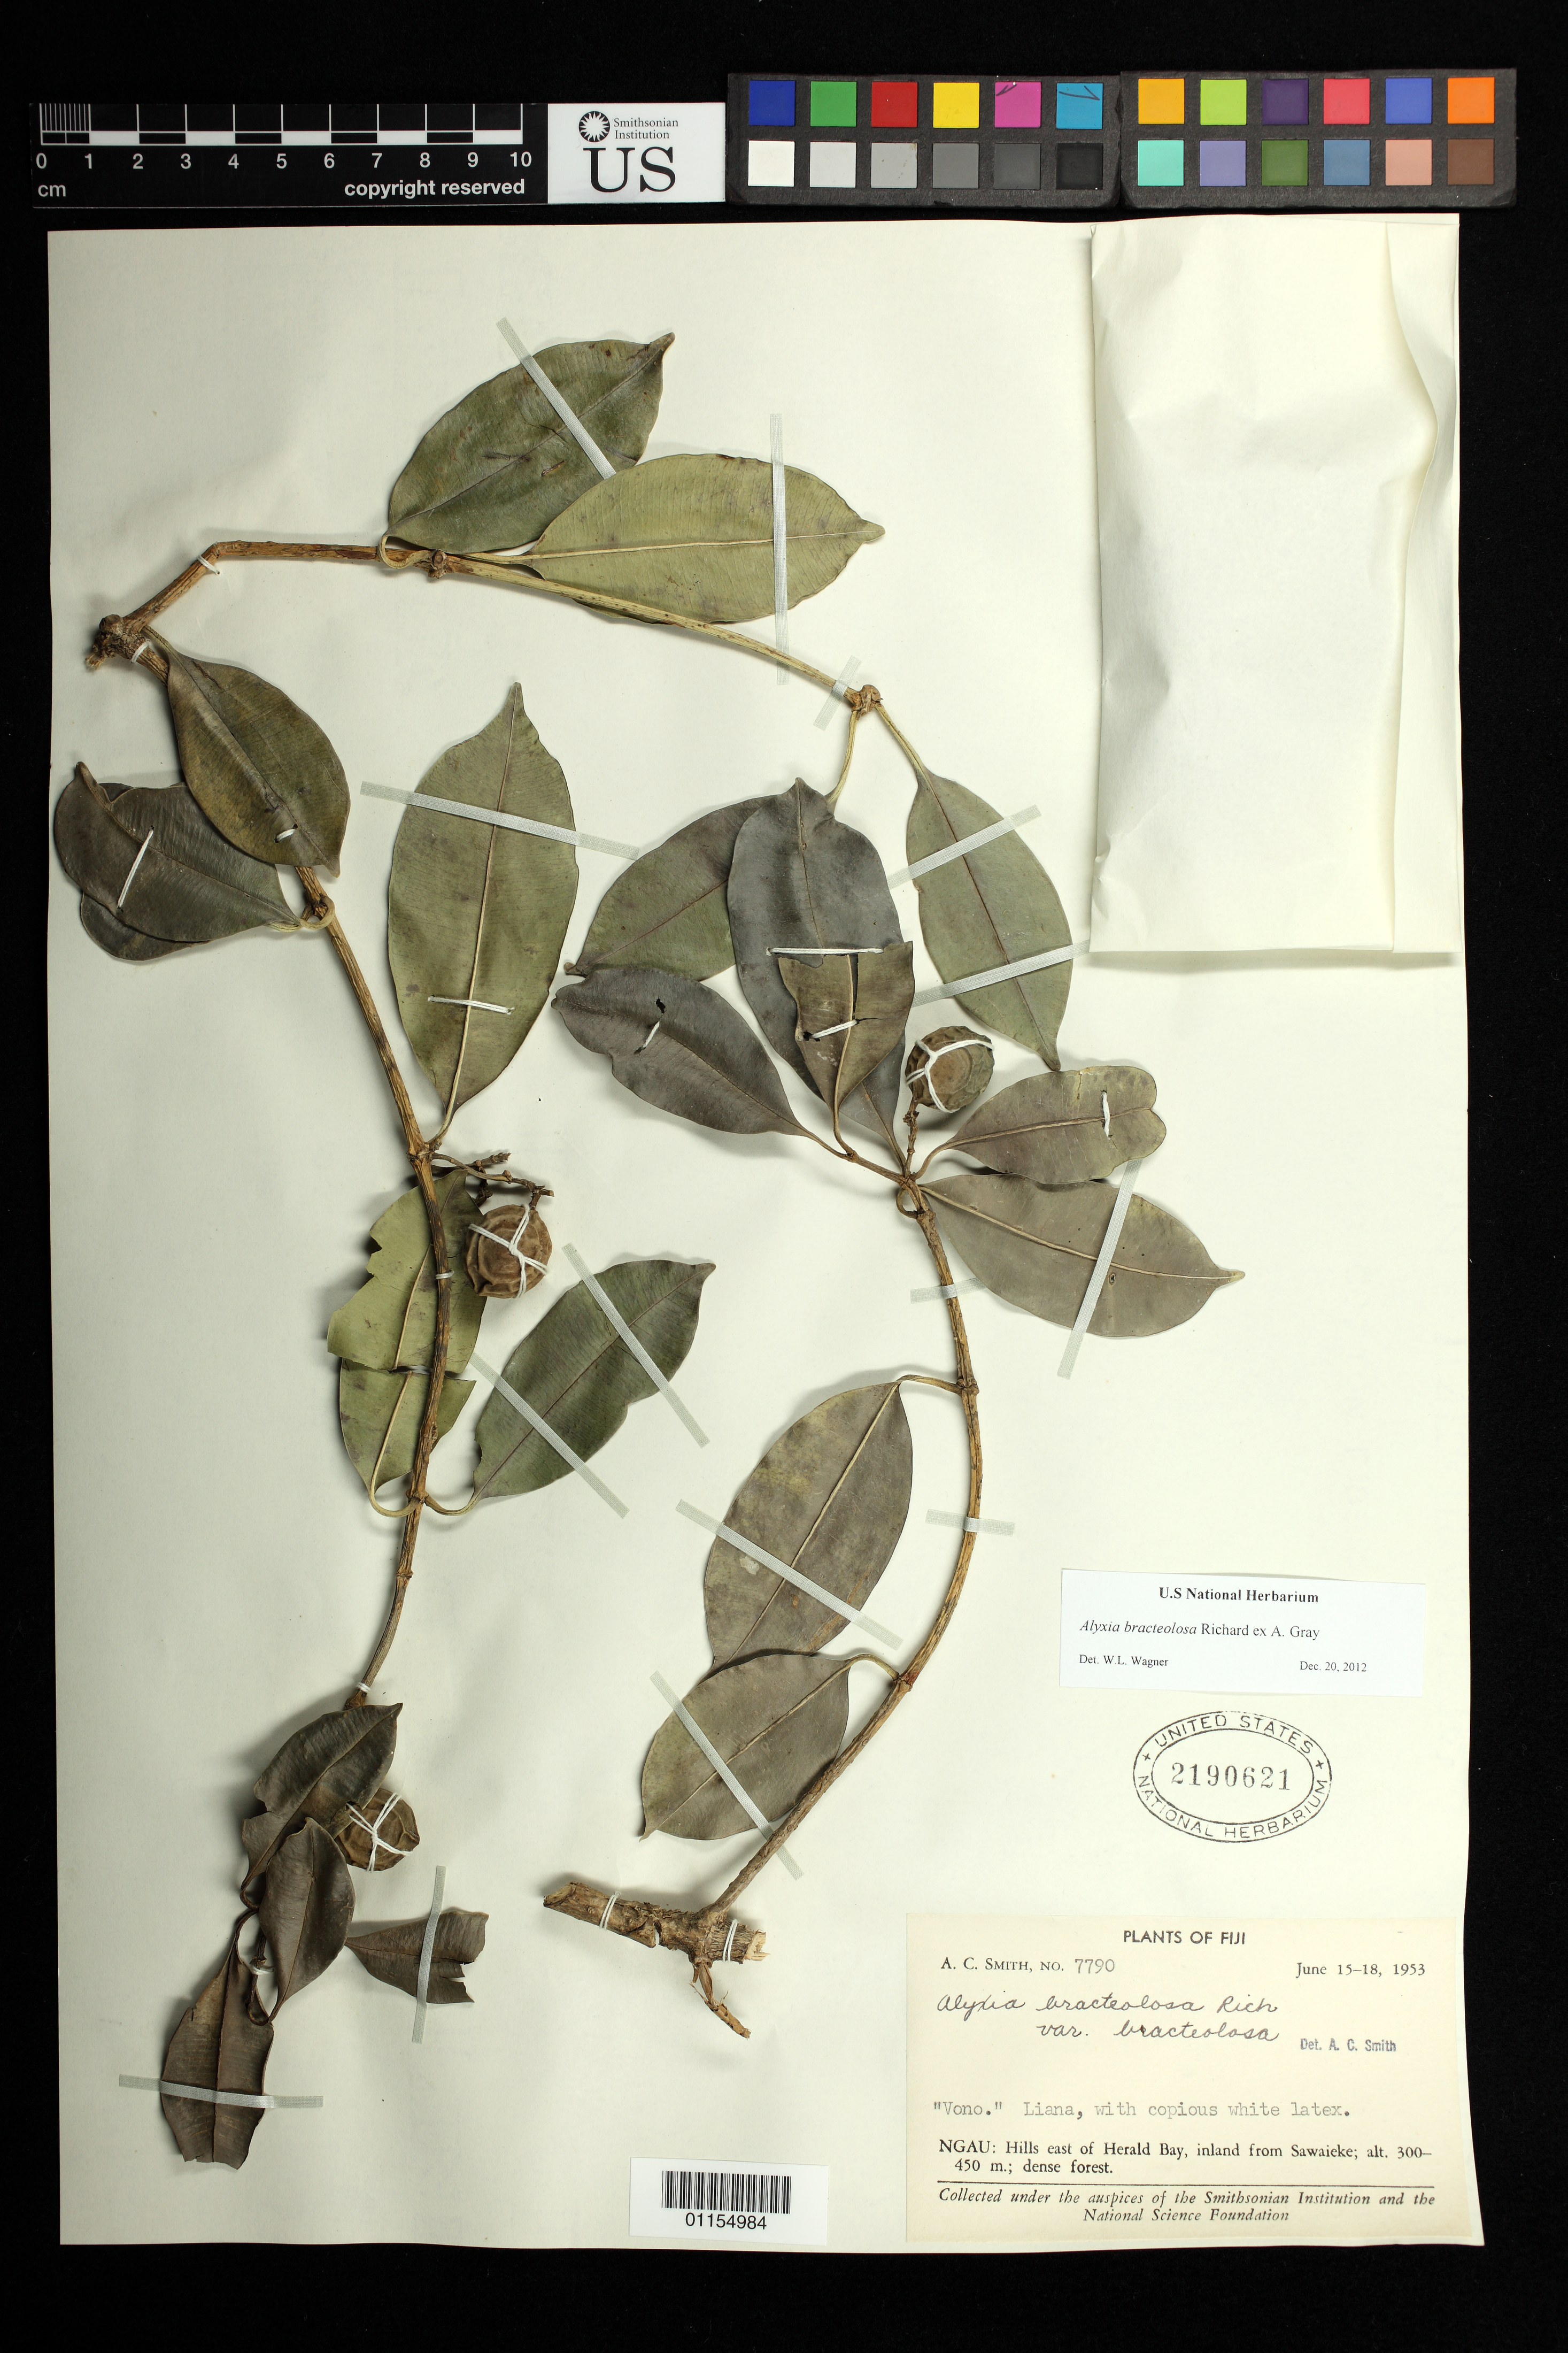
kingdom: Plantae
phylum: Tracheophyta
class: Magnoliopsida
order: Gentianales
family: Apocynaceae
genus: Alyxia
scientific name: Alyxia bracteolosa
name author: W.P. Rich ex A. Gray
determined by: Wagner, W. L., (BOT), Smithsonian Institution - National Museum of Natural History (UNITED STATES)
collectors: A. C. Smith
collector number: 7790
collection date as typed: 15 Jun 1953 to 18 Jun 1953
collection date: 1953-06-15/1953-06-18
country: Fiji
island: Gau [Ngau]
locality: Ngau: Hills east of Herald Bay, inland from Sawaieke.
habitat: Dense forest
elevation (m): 300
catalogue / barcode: US 2190621